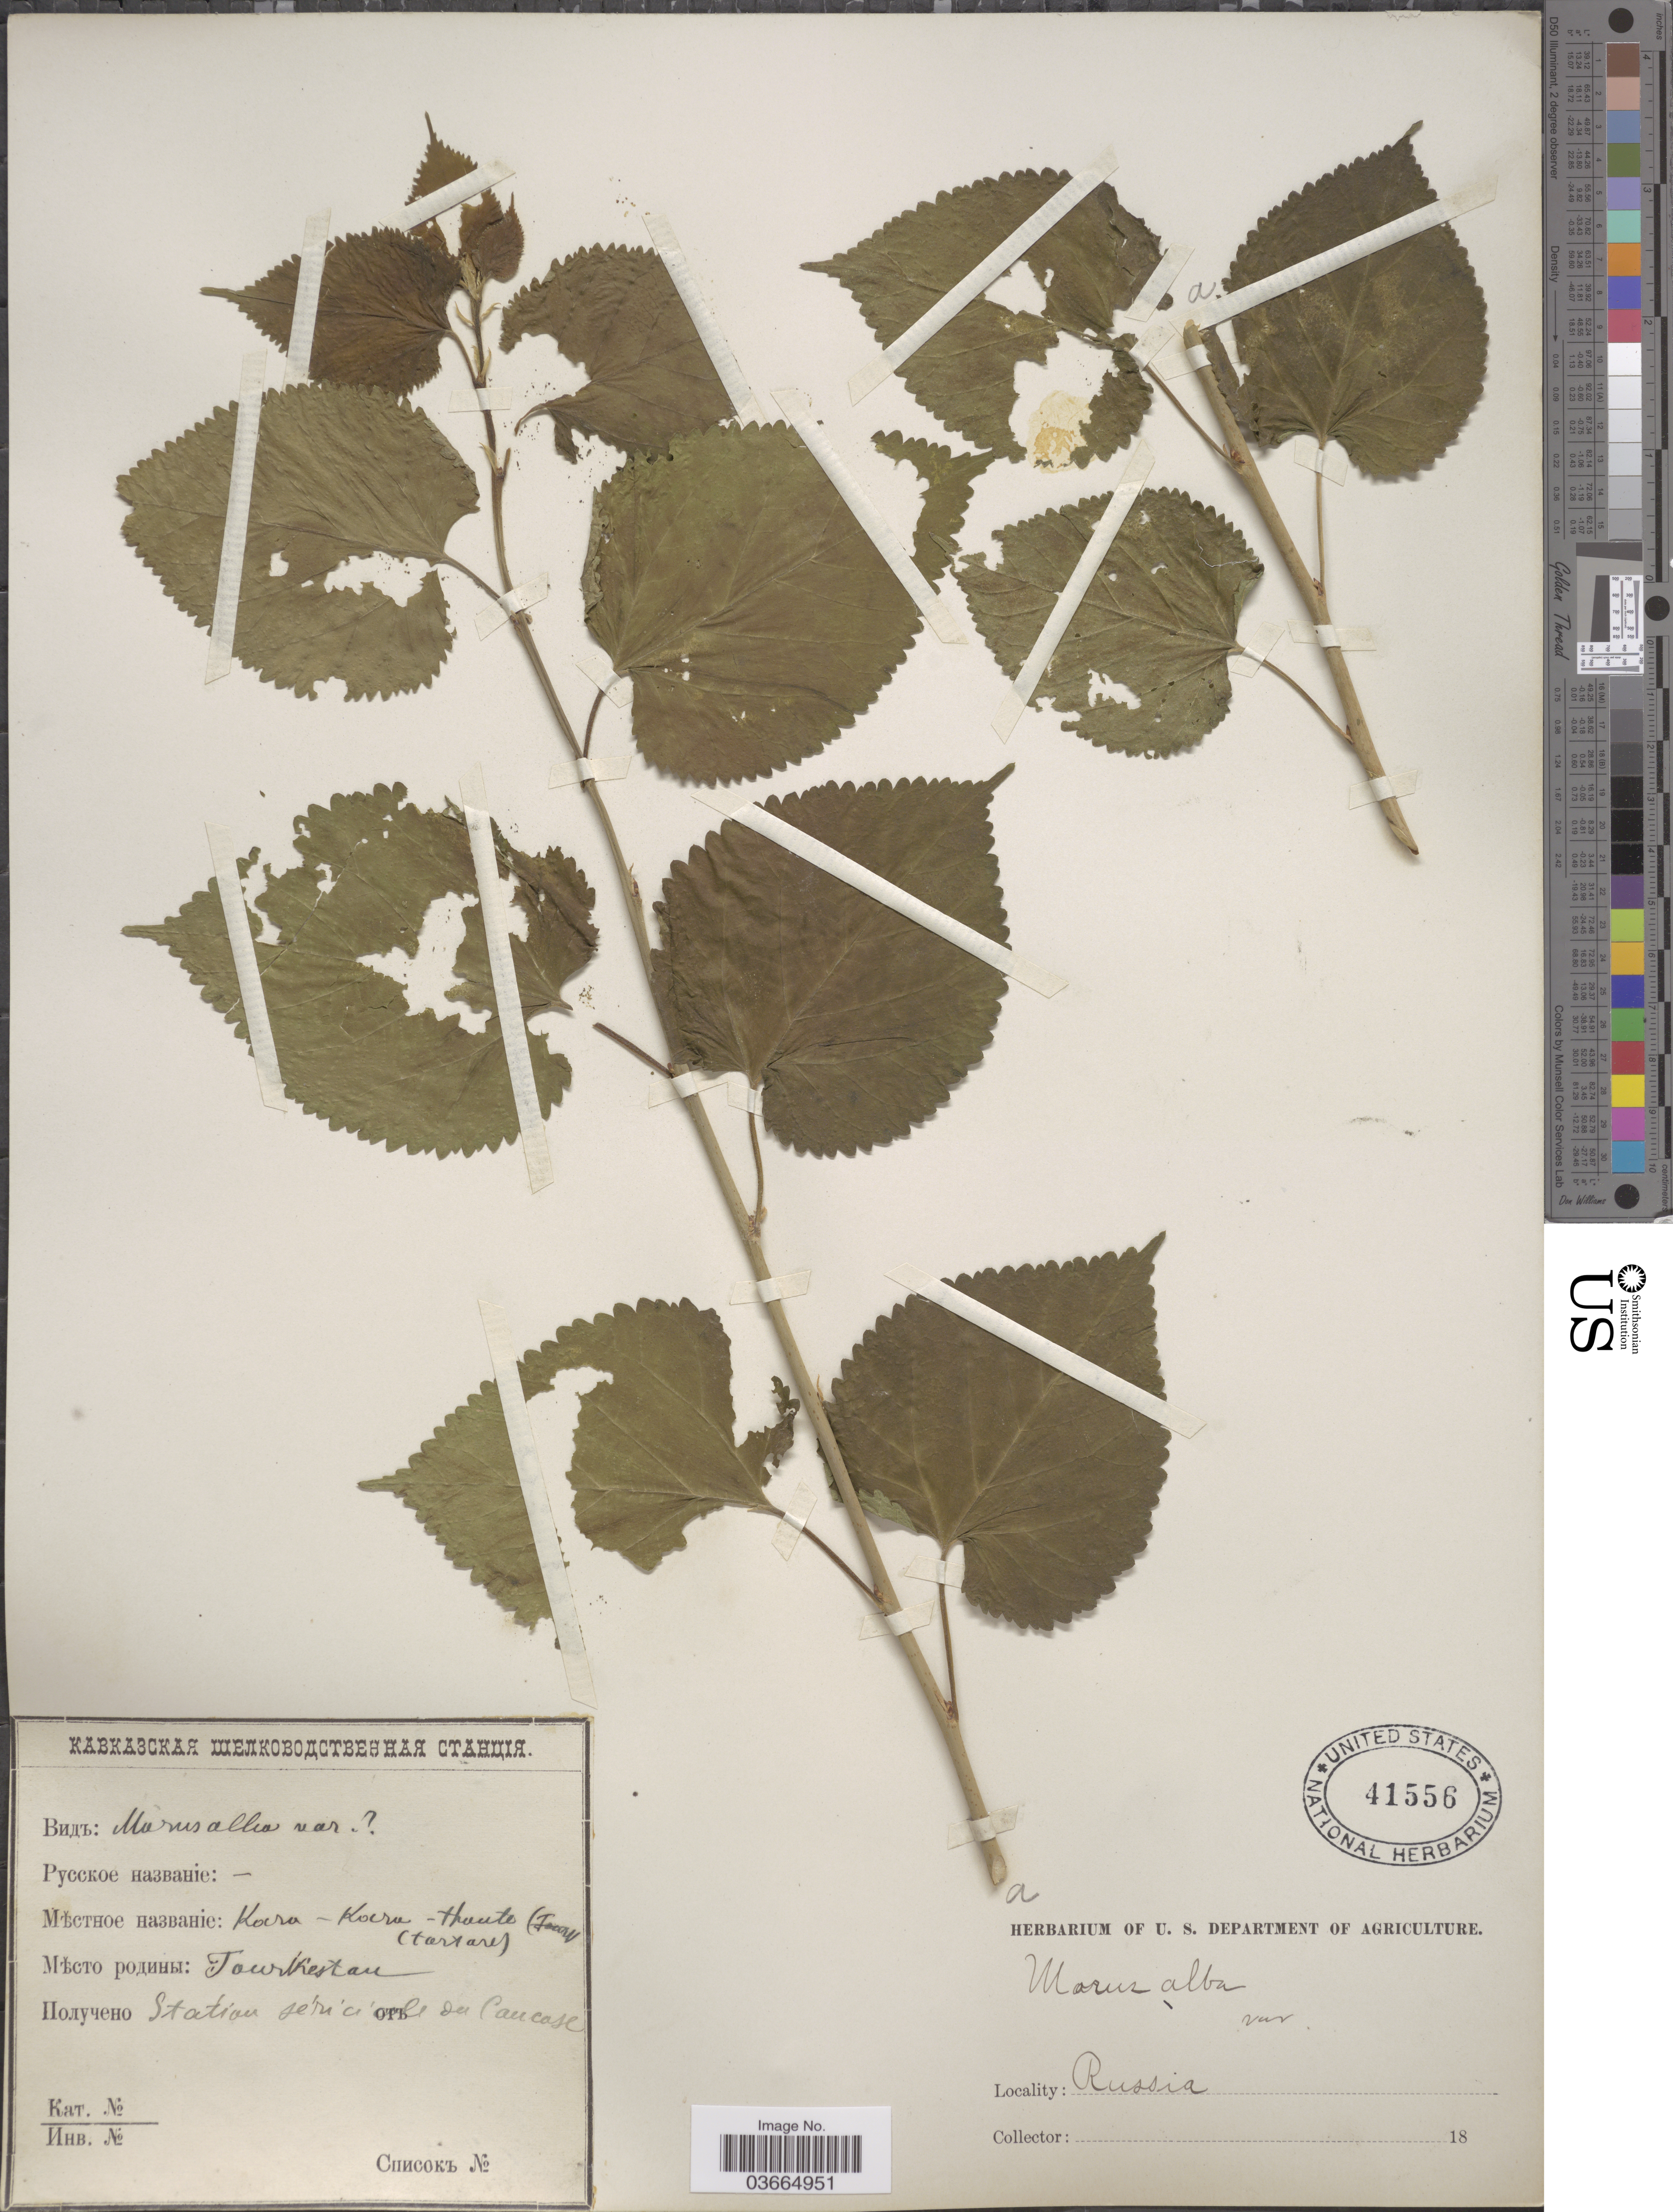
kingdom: Plantae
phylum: Tracheophyta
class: Magnoliopsida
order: Rosales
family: Moraceae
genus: Morus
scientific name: Morus alba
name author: L.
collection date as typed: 18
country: Russian Federation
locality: X Tourkestan*. X Station se'ri'! cole du Caucase.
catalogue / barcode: US 41556